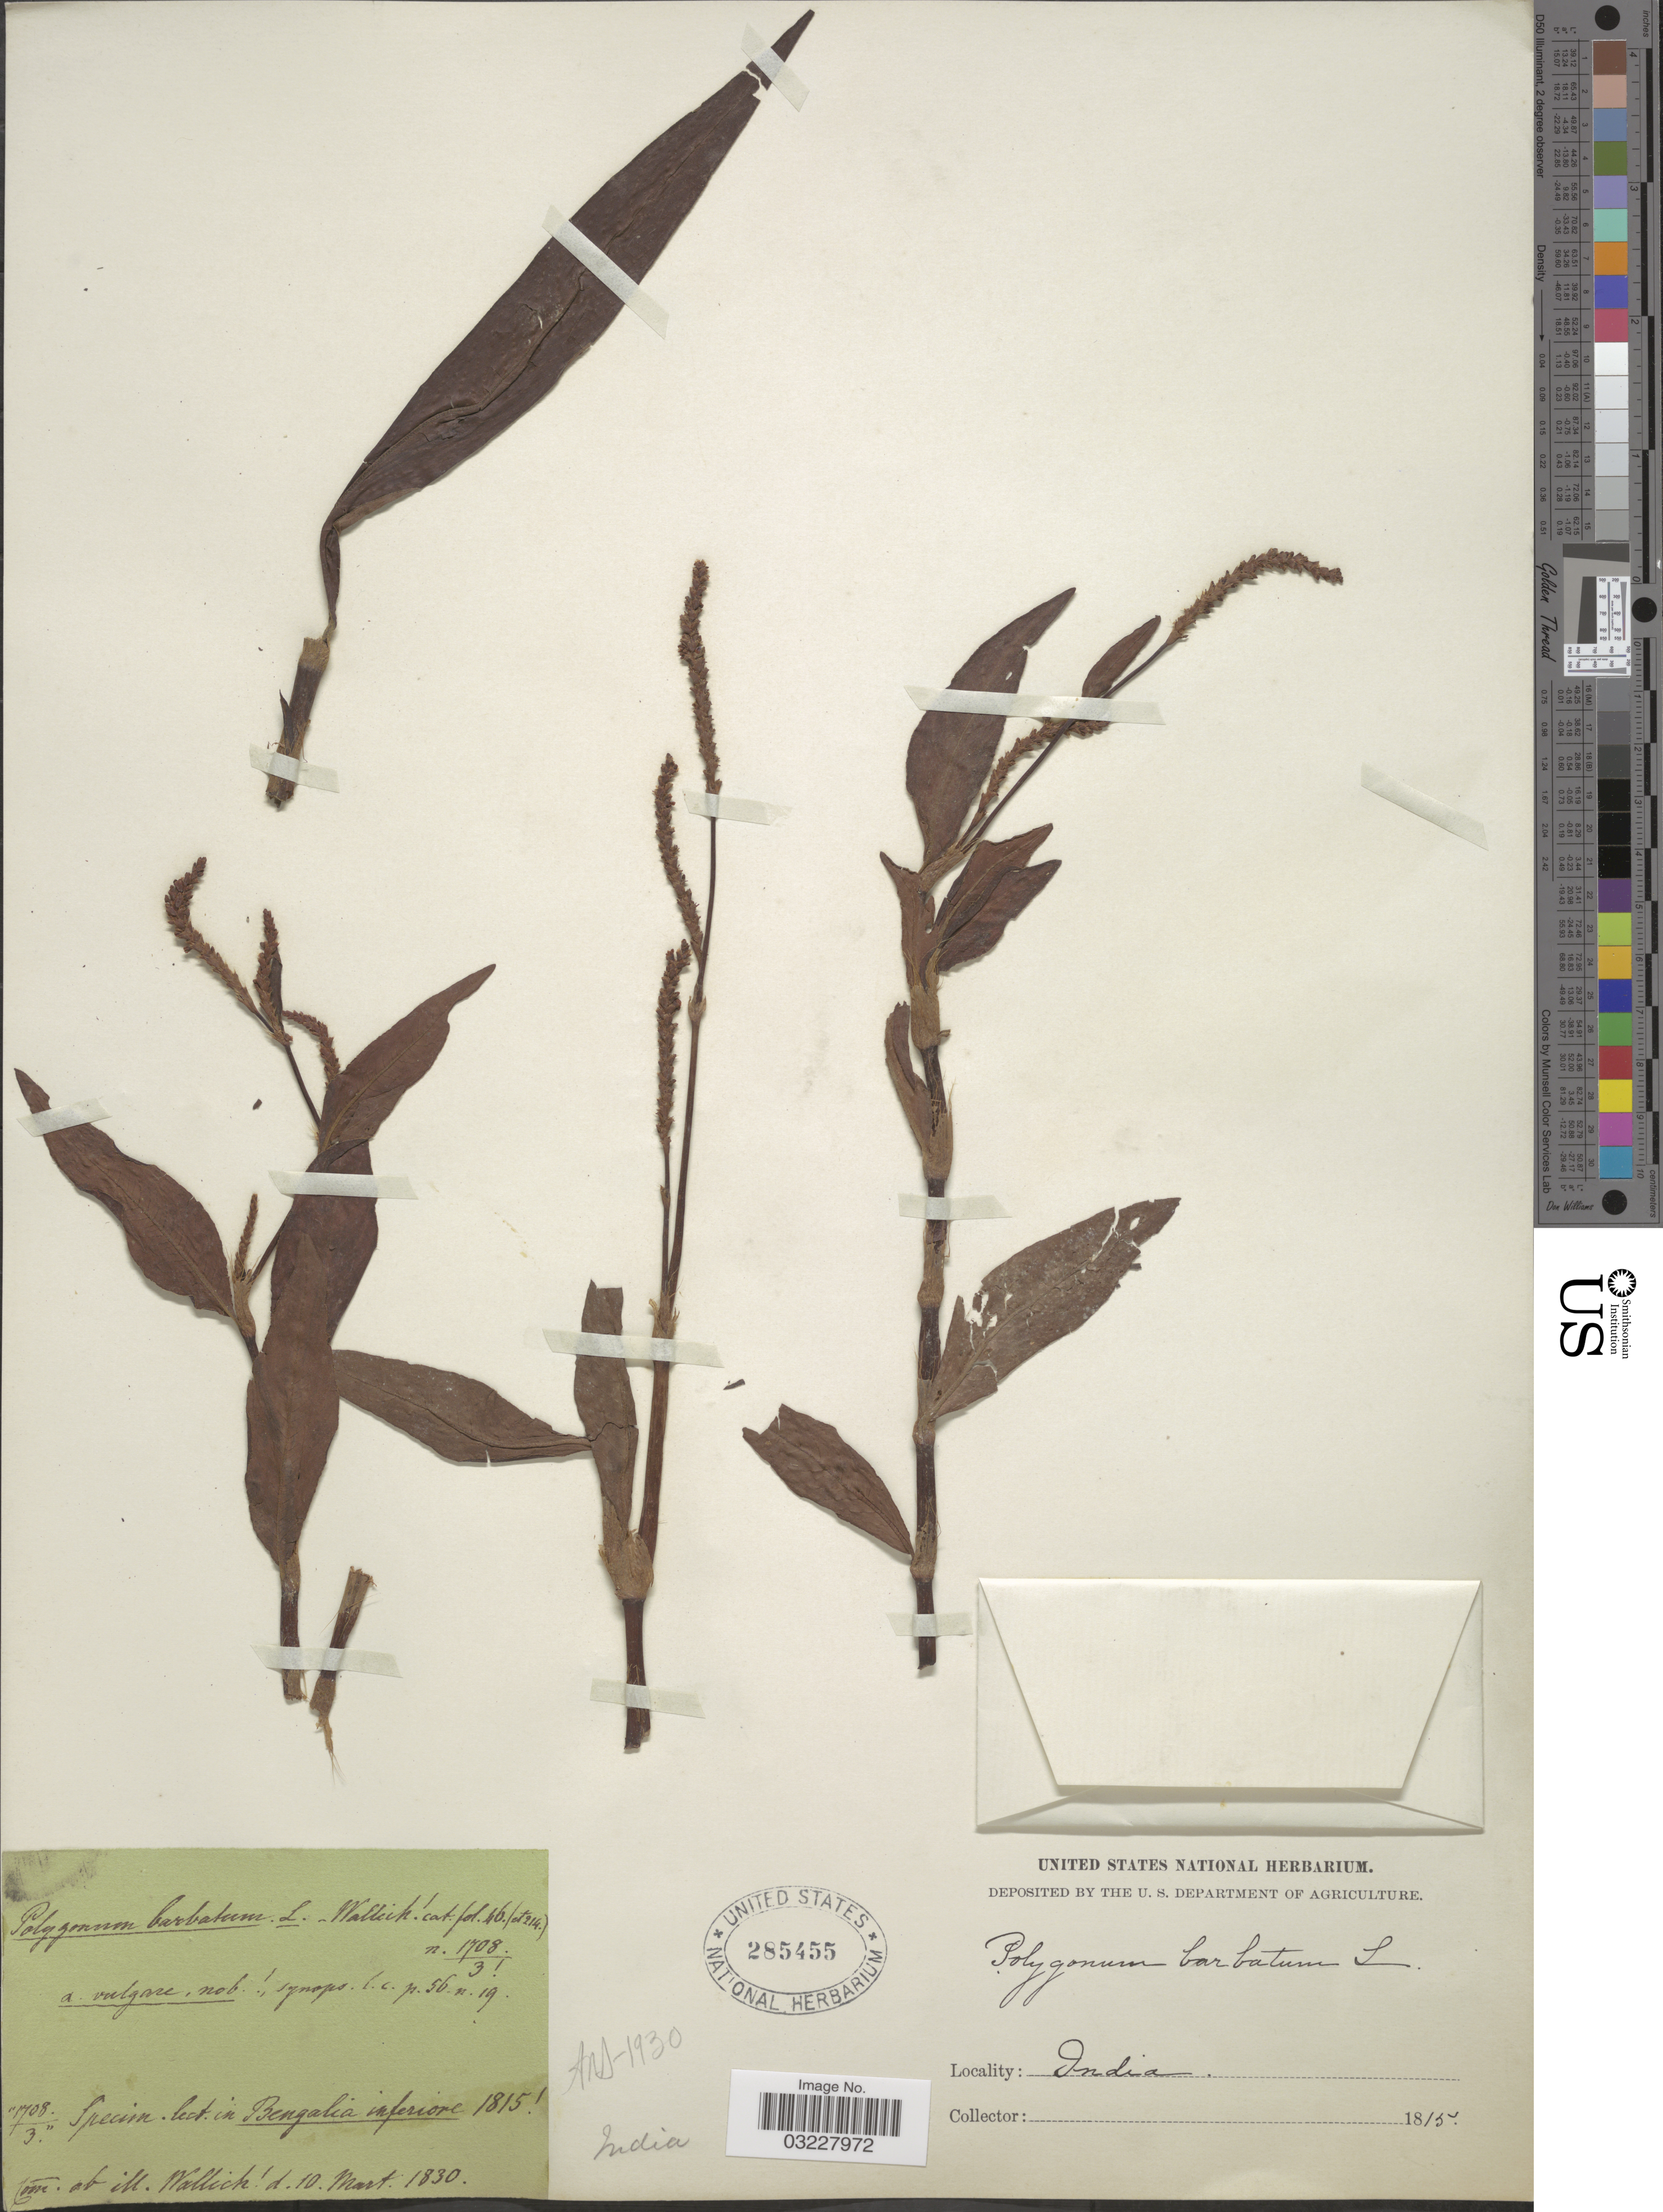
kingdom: Plantae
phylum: Tracheophyta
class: Magnoliopsida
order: Caryophyllales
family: Polygonaceae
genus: Polygonum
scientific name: Polygonum barbatum var. barbatum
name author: L.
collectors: ex herb. United States National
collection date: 1815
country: India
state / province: West Bengal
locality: Bengalia inferiore.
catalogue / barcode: US 285455